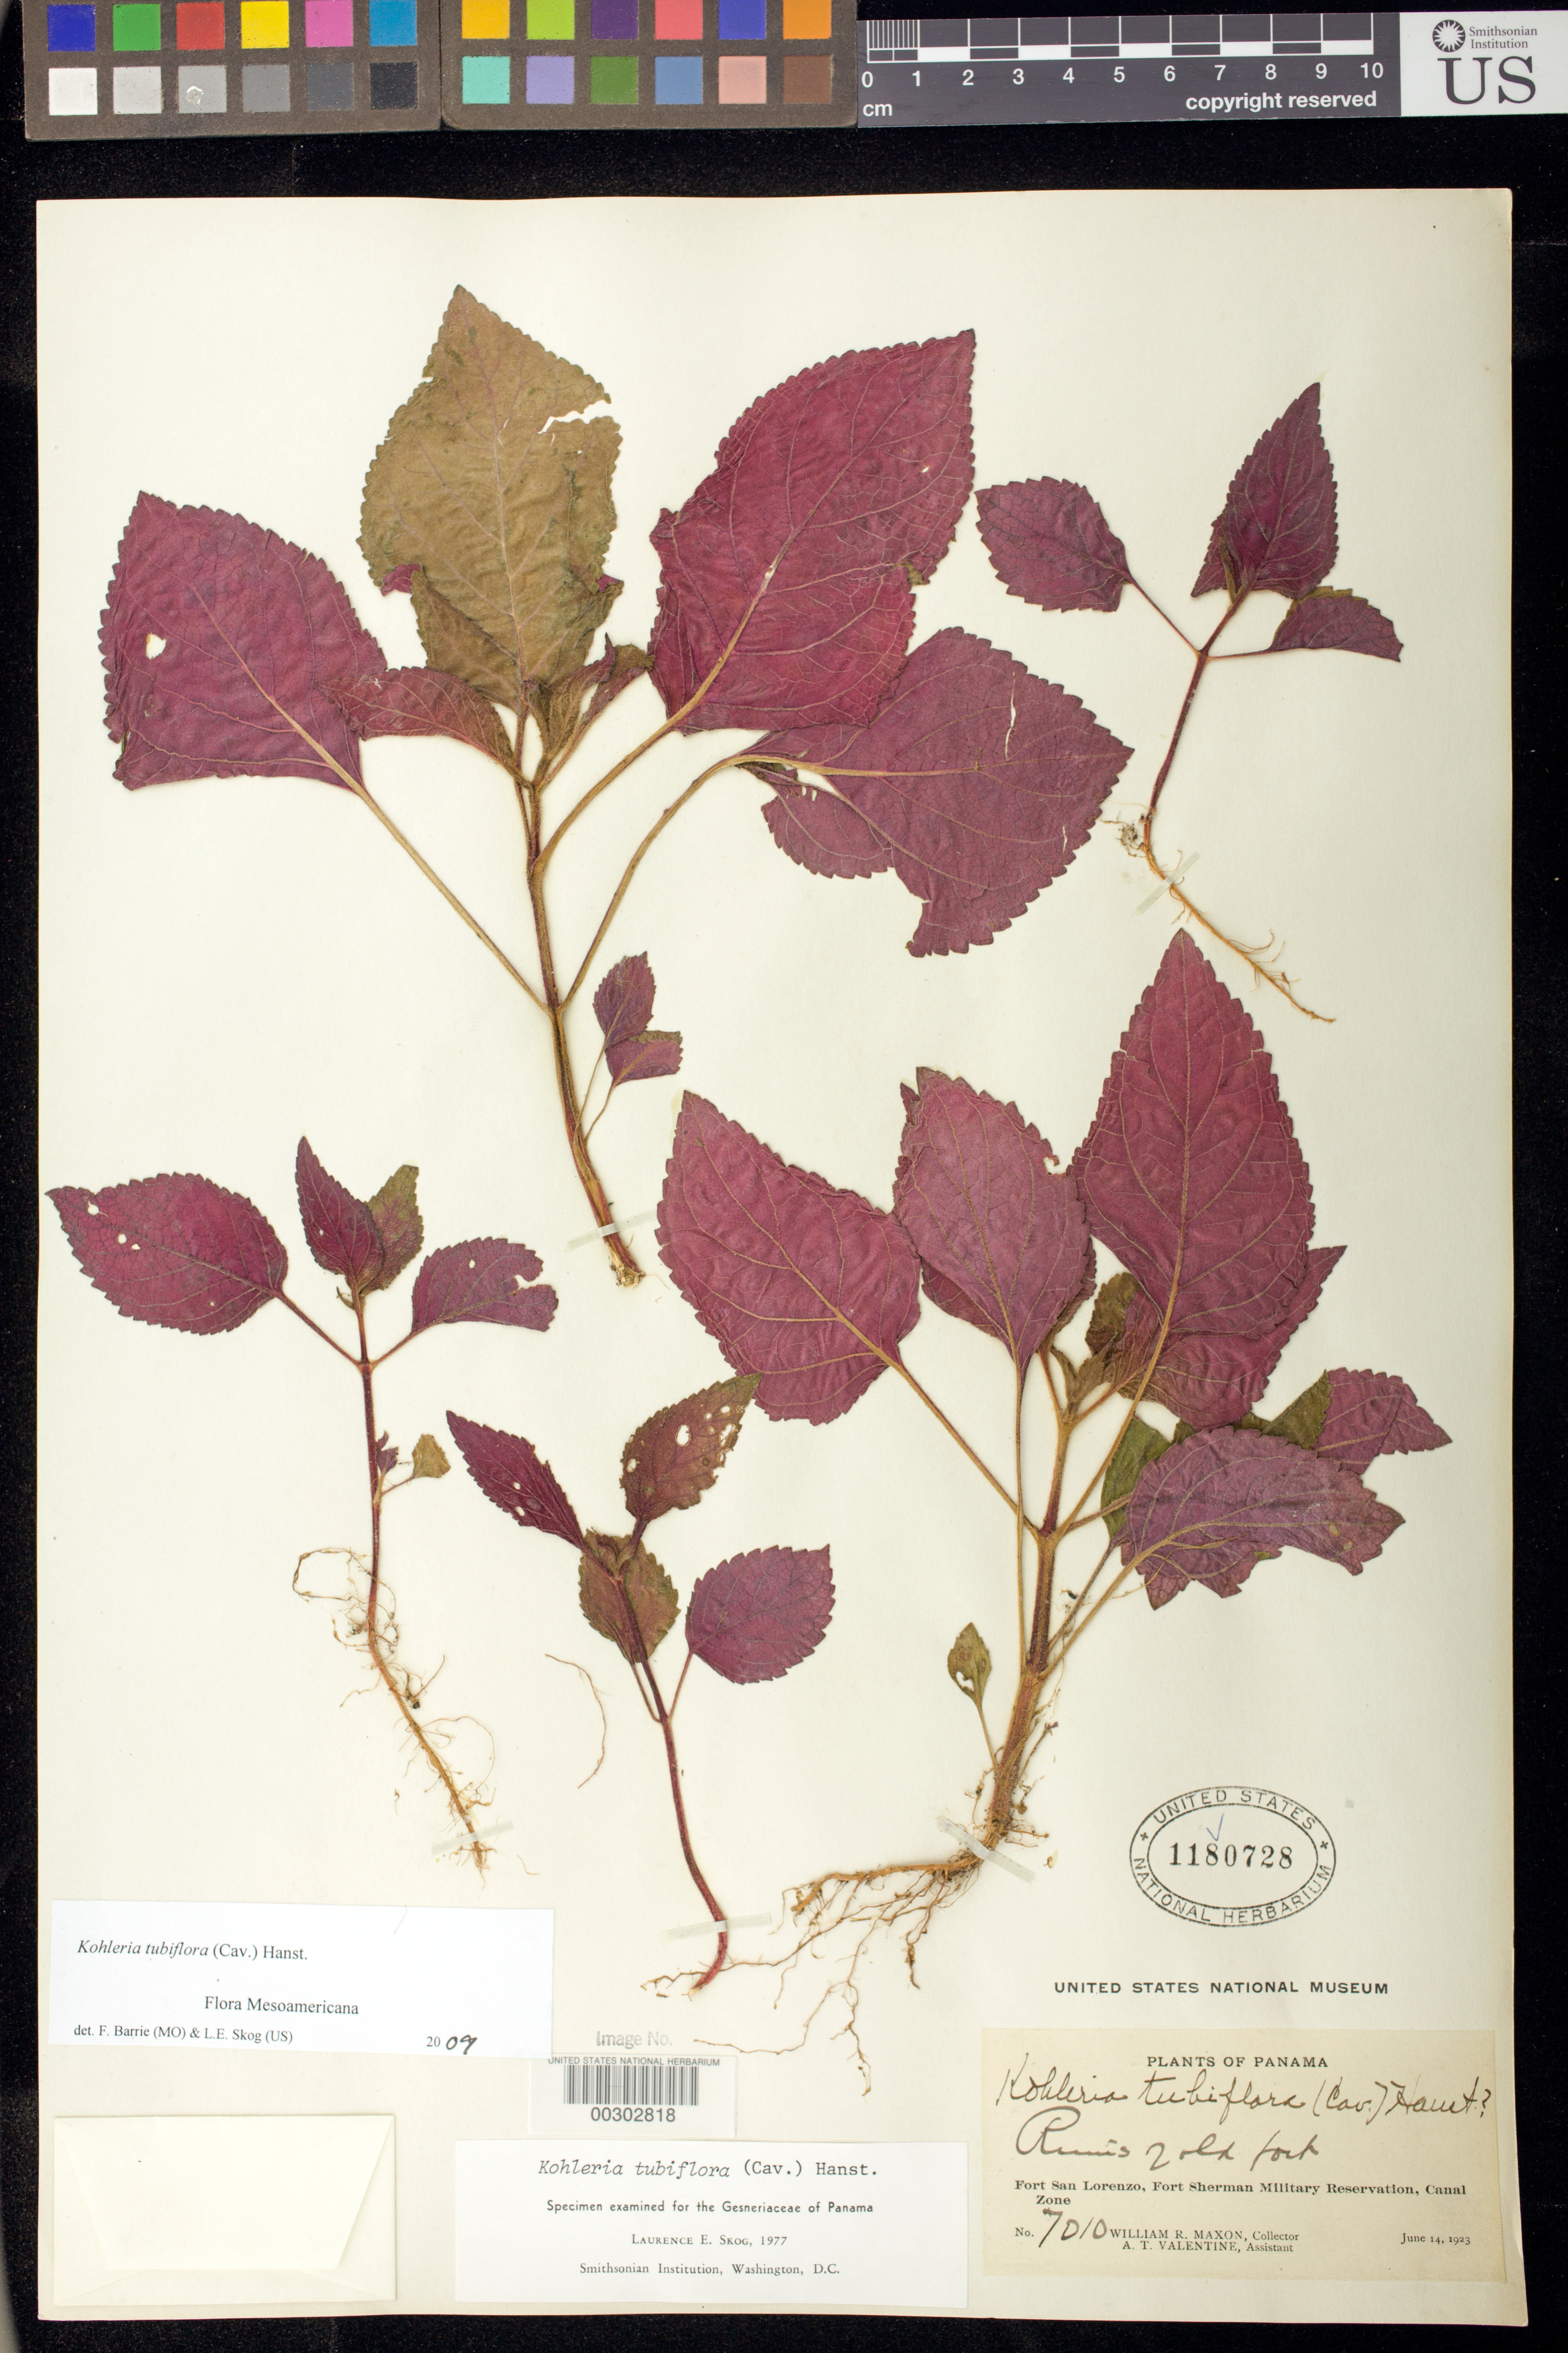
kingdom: Plantae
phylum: Tracheophyta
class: Magnoliopsida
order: Lamiales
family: Gesneriaceae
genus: Kohleria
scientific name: Kohleria tubiflora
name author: (Cav.) Hanst.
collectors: W. R. Maxon & A. Valentine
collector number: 7010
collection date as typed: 14 Jun 1923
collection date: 1923-06-14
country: Panama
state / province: Colón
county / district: Canal Zone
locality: Fort San Lorenzo, Fort Sherman military reservation, ruins of old fort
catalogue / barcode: US 1180728